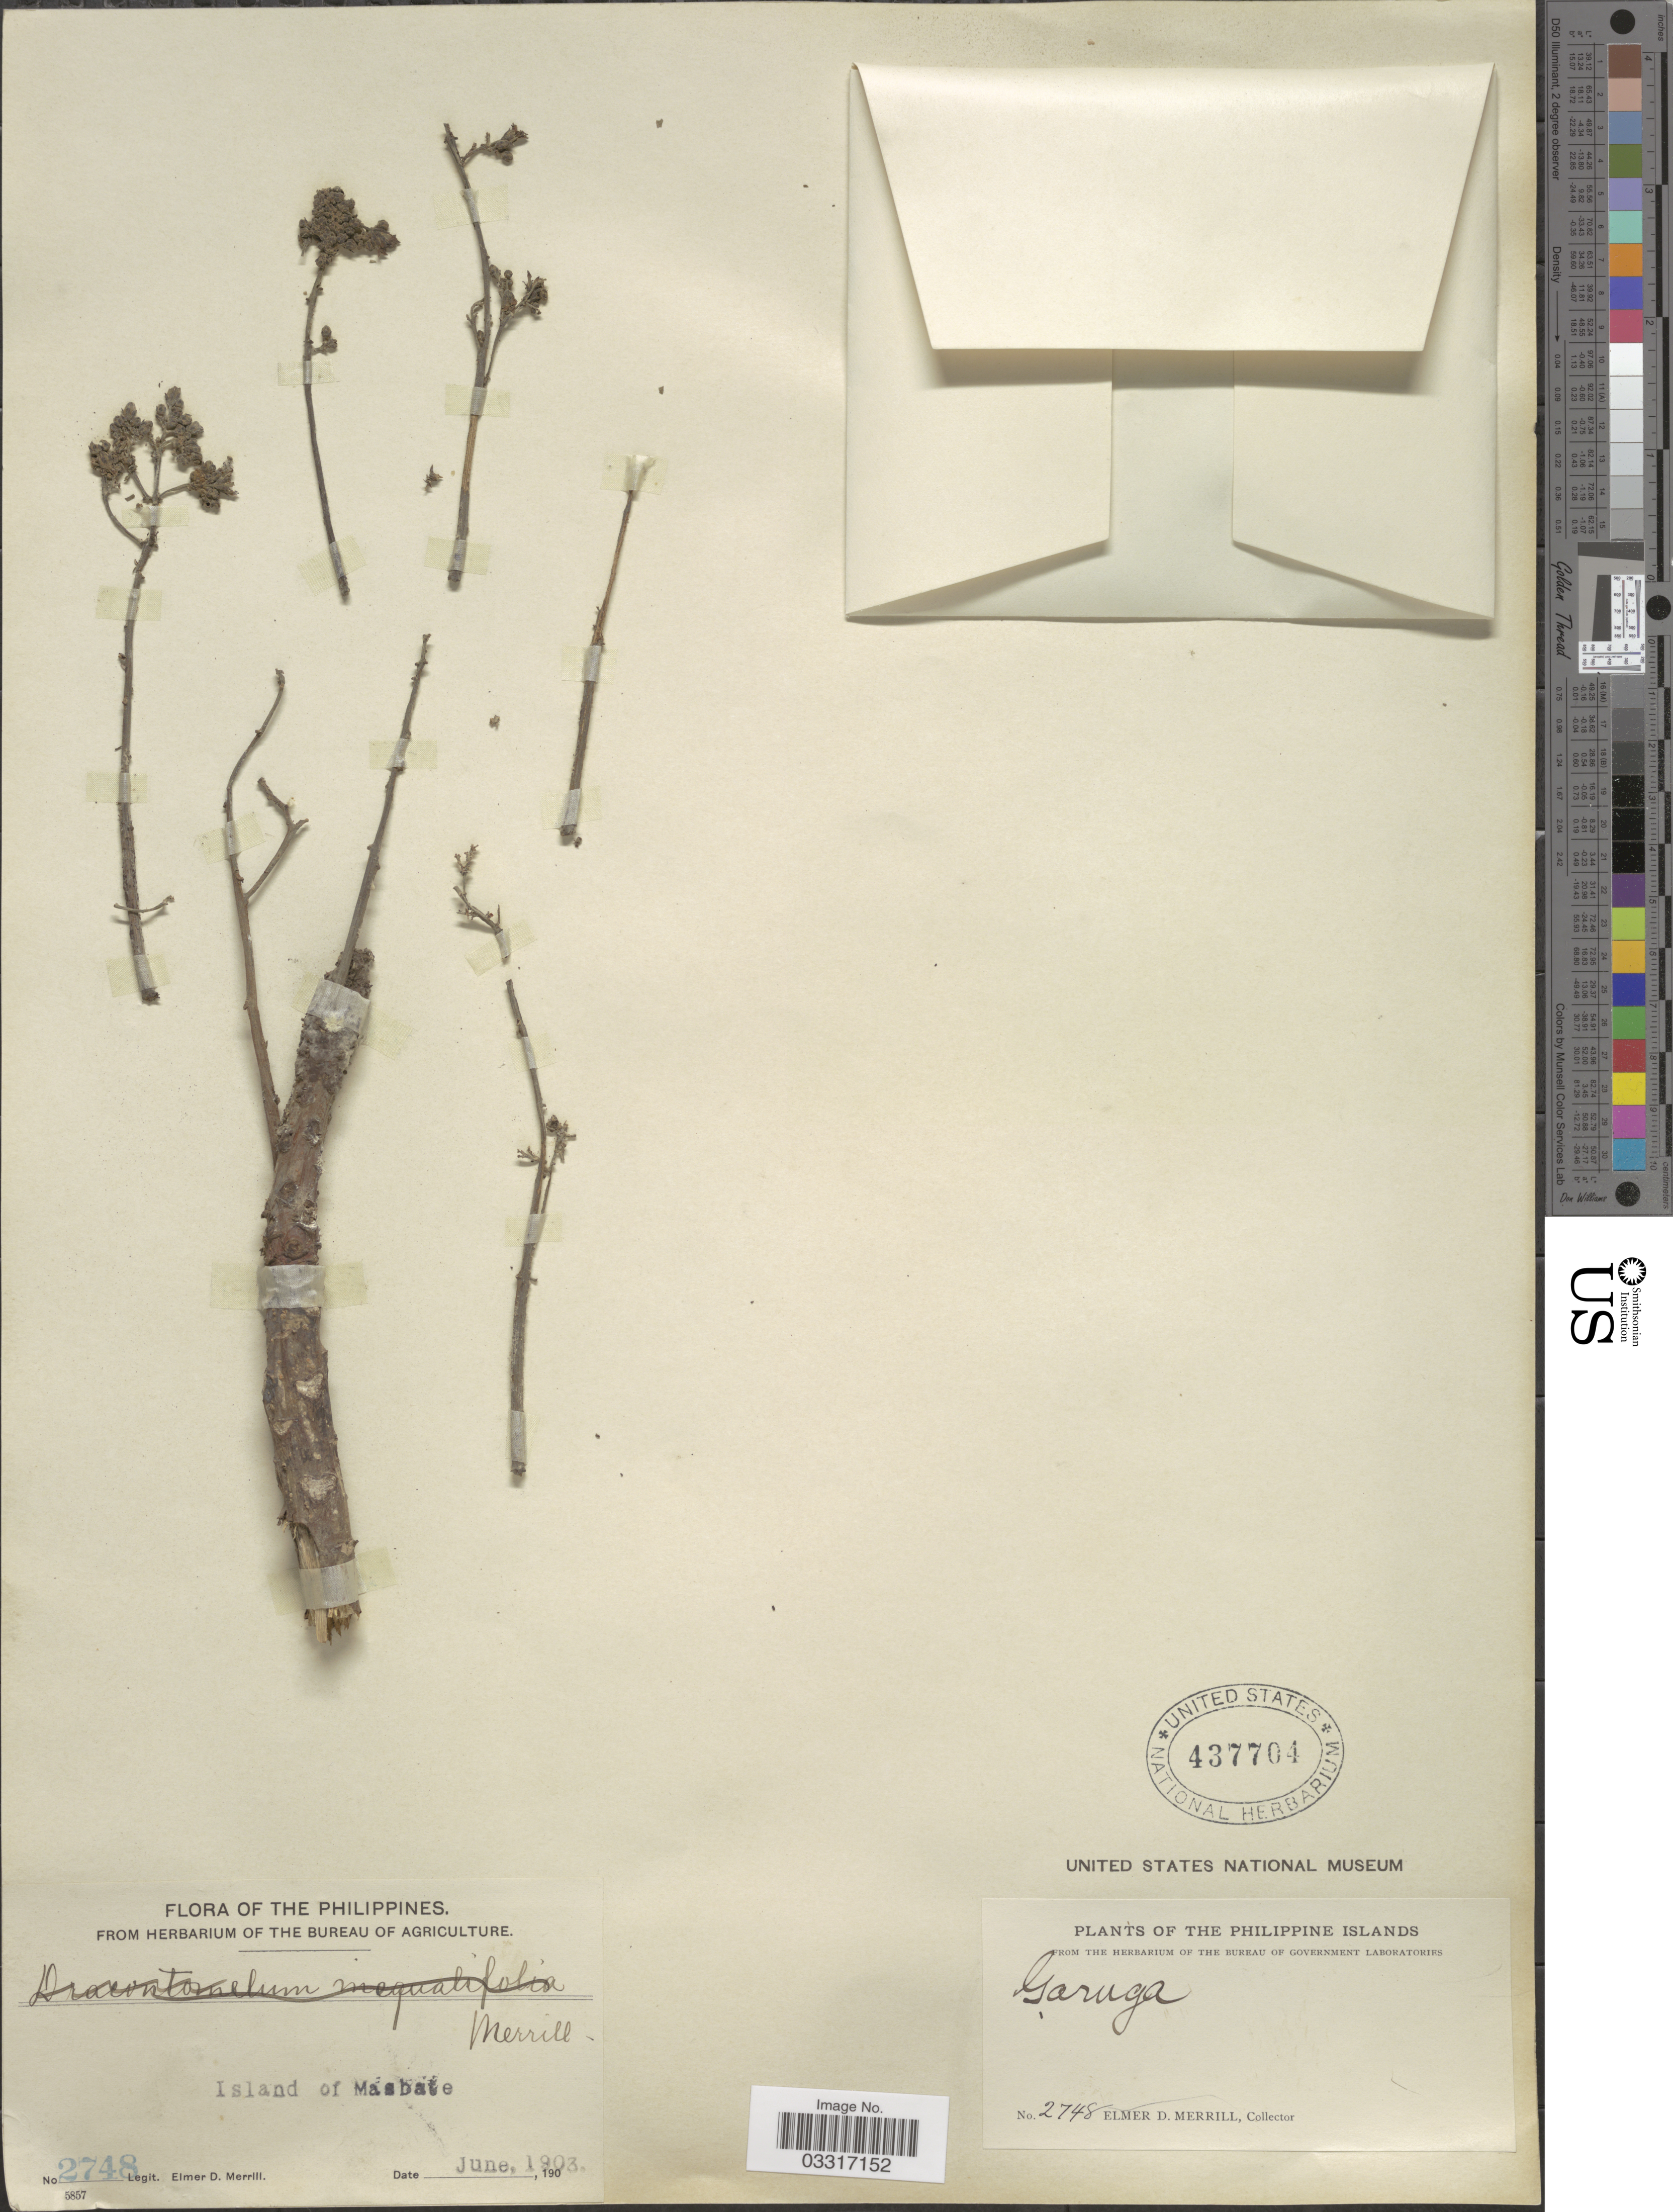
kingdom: Plantae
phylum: Tracheophyta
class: Magnoliopsida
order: Sapindales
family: Burseraceae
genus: Garuga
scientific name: Garuga sp.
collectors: E. D. Merrill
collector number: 2748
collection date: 1903-06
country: Philippines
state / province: Bicol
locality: The Philippine Islands. Island of Masbate.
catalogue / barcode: US 437704